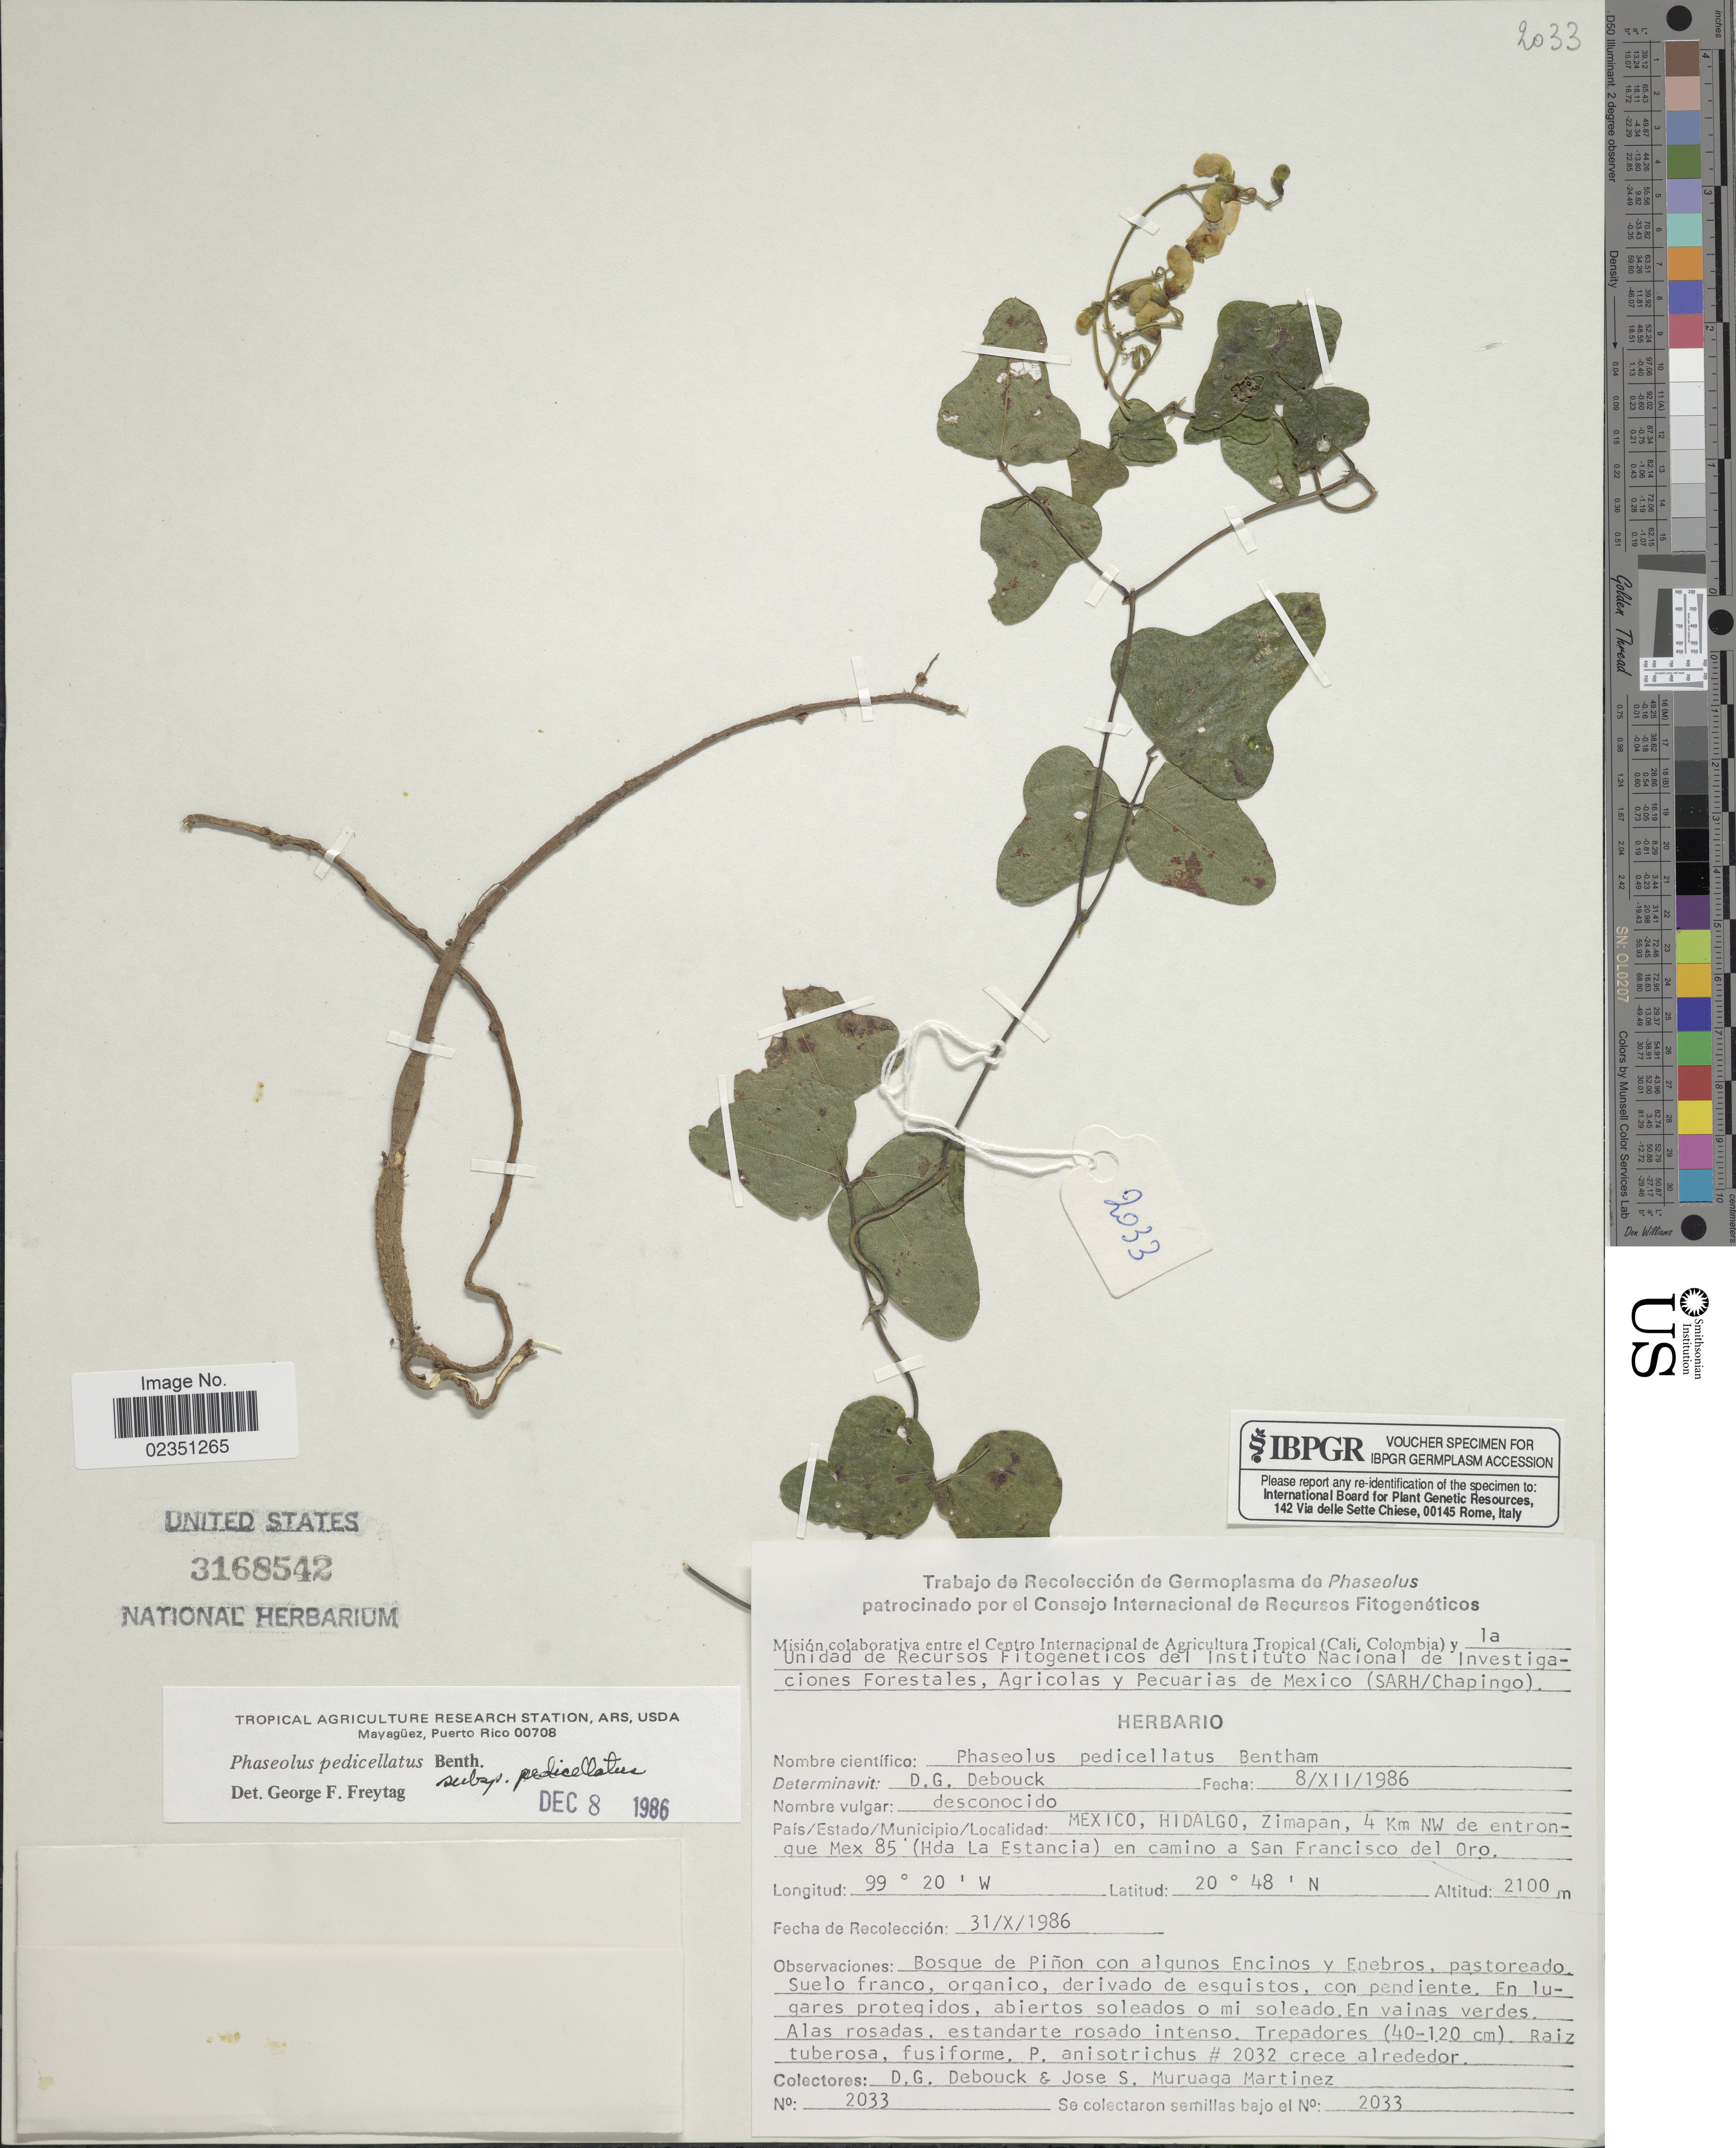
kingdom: Plantae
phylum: Tracheophyta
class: Magnoliopsida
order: Fabales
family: Fabaceae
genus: Phaseolus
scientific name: Phaseolus pedicellatus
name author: Benth.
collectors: D. Debouck & J. Muruaga Martinez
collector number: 2033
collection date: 1986-10-31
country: Mexico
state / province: Hidalgo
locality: Zimapan, 4 Km NW de entronque Mex 85 (Hda La Estancia) en camino a San Francisco del Oro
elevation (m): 2100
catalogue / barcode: US 3168542